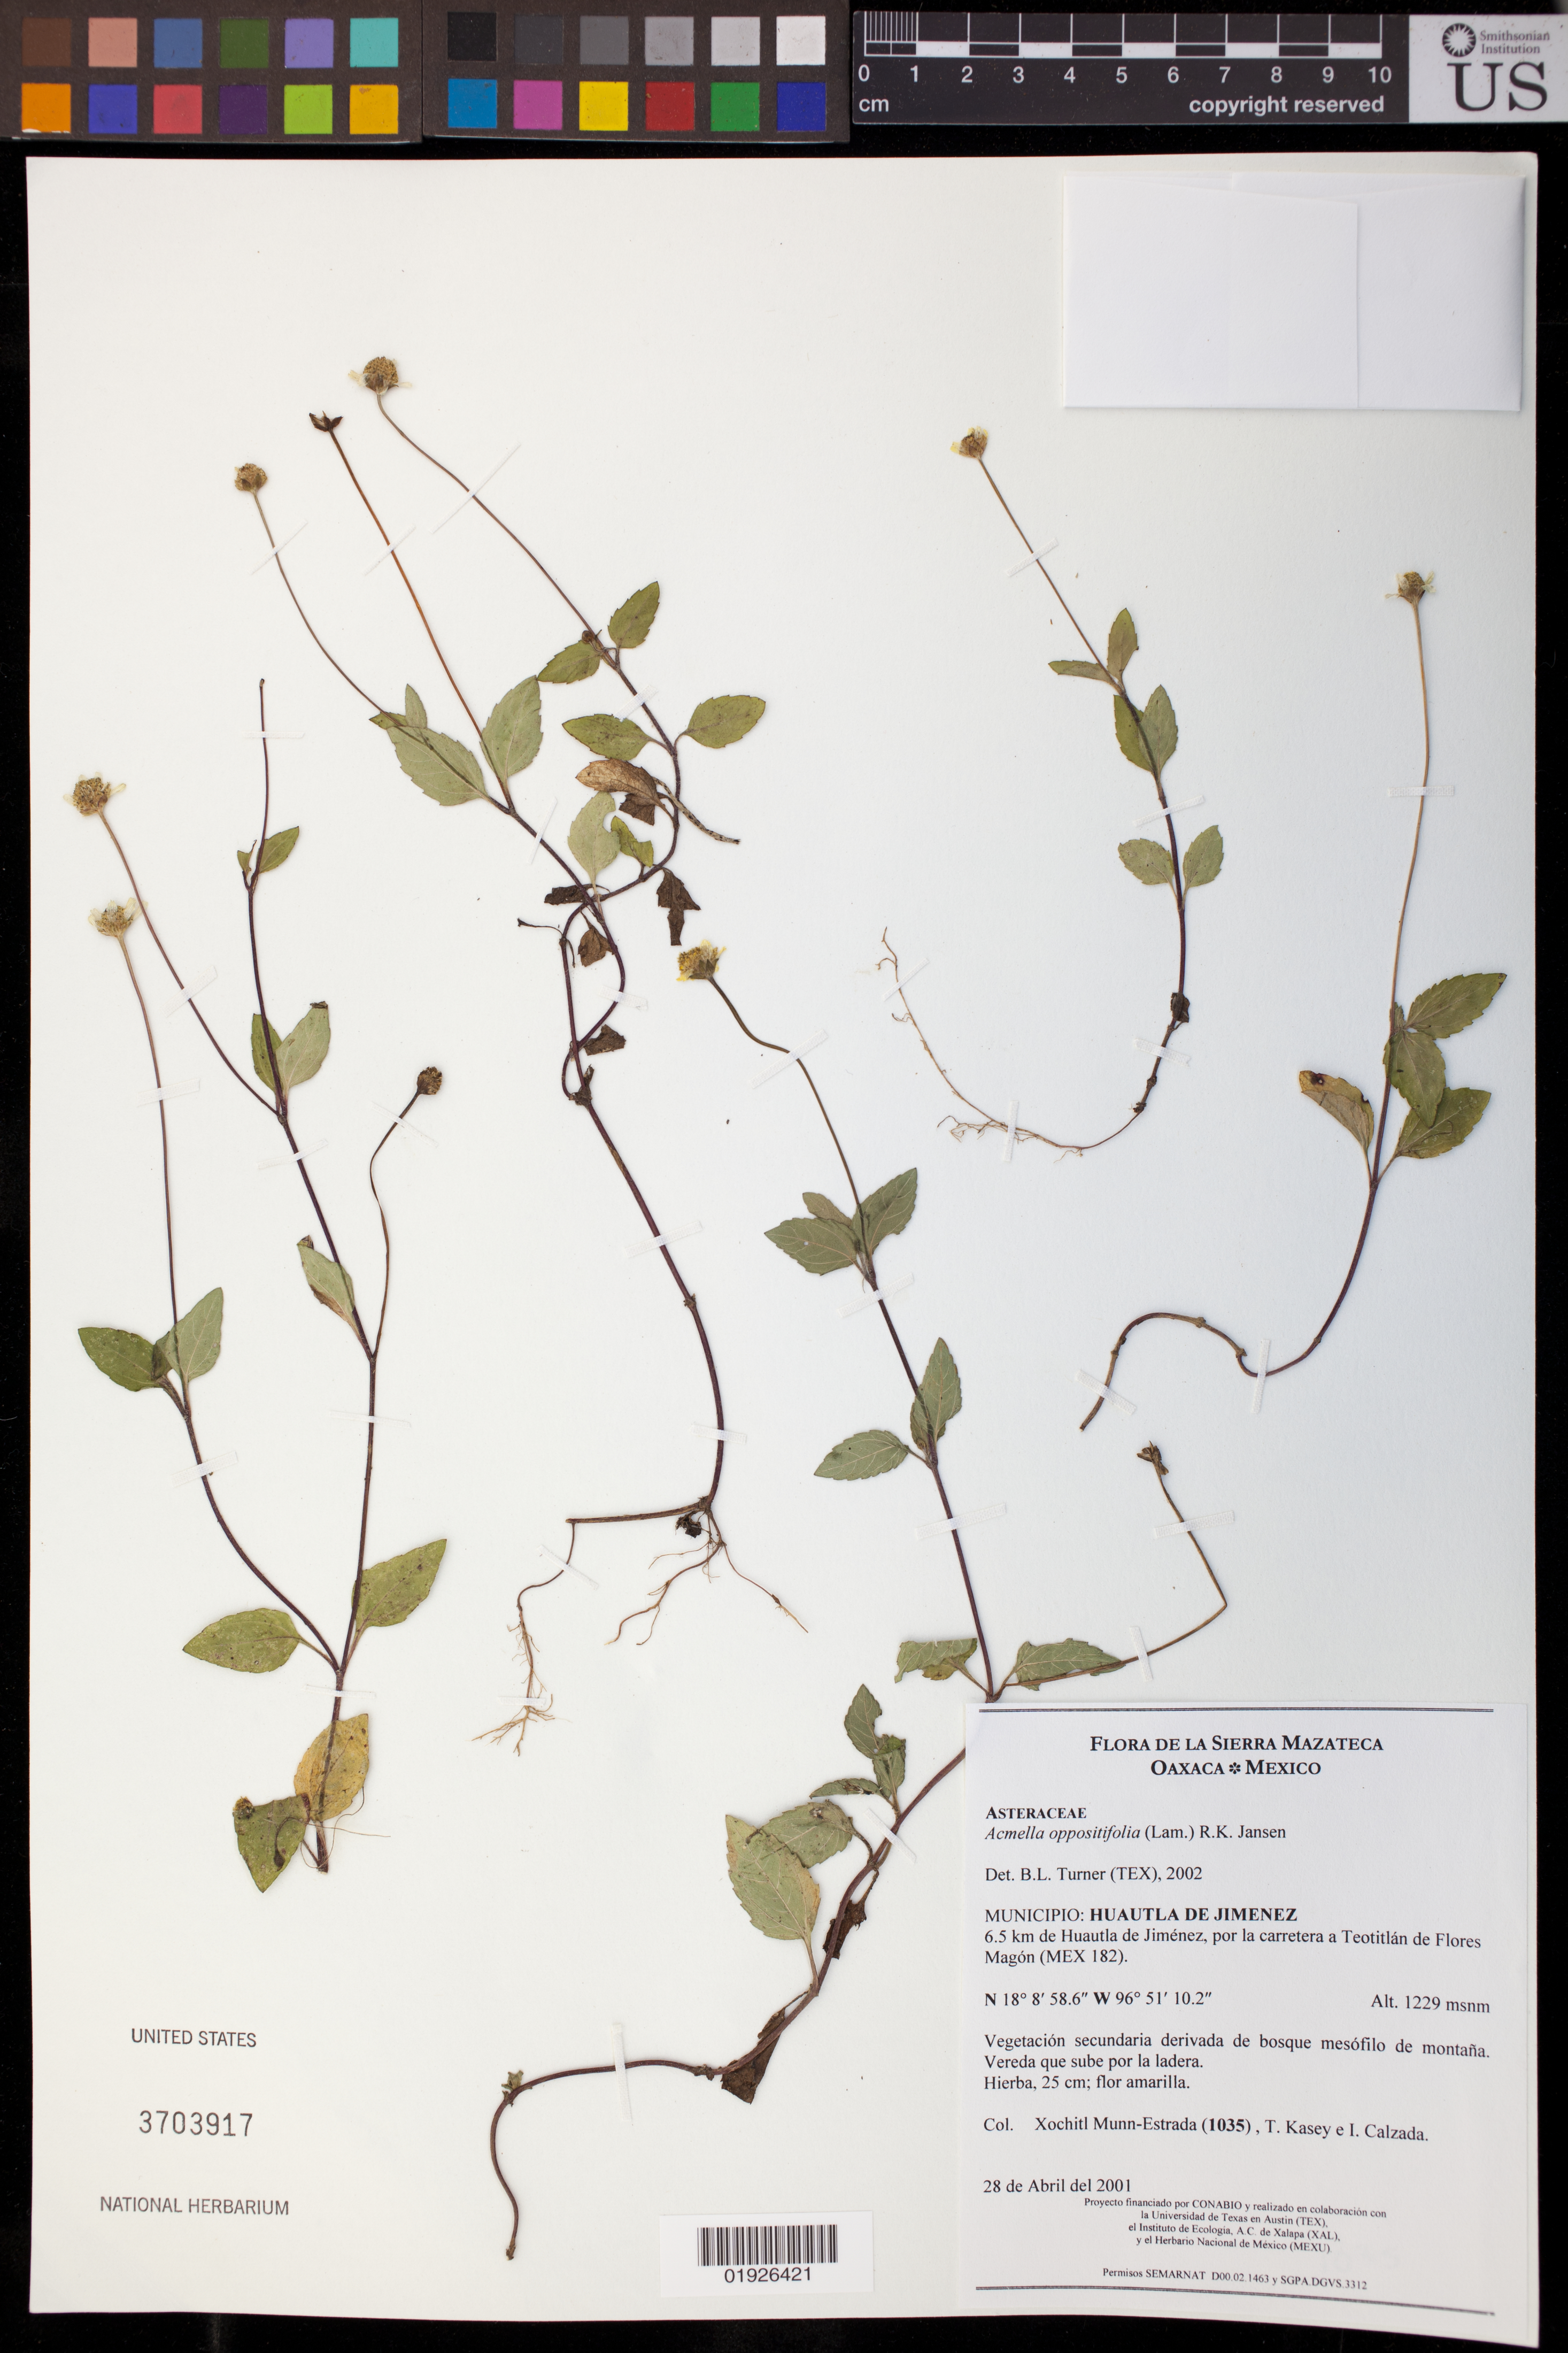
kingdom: Plantae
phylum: Tracheophyta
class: Magnoliopsida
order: Asterales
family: Asteraceae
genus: Acmella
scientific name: Acmella oppositifolia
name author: (Lam.) R.K. Jansen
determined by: Turner, B. L.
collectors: X. Munn-Estrada, T. Kasey & I. Calzada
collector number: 1035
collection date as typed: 28 de Abril del 2001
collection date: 2001-04-28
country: Mexico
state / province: Oaxaca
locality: Huautla de Jimenez, 6.5 km de Huautla de Jimenez, por la carretera a Teotitlan de Flores Magon (MEX 182).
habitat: Vegetacion secundaria derivada de bosque mesofilo de montana. Vereda que sube por la ladera.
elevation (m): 1229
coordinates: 18 08 58.6 N, 96 51 10.2 W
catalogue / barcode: US 3703917